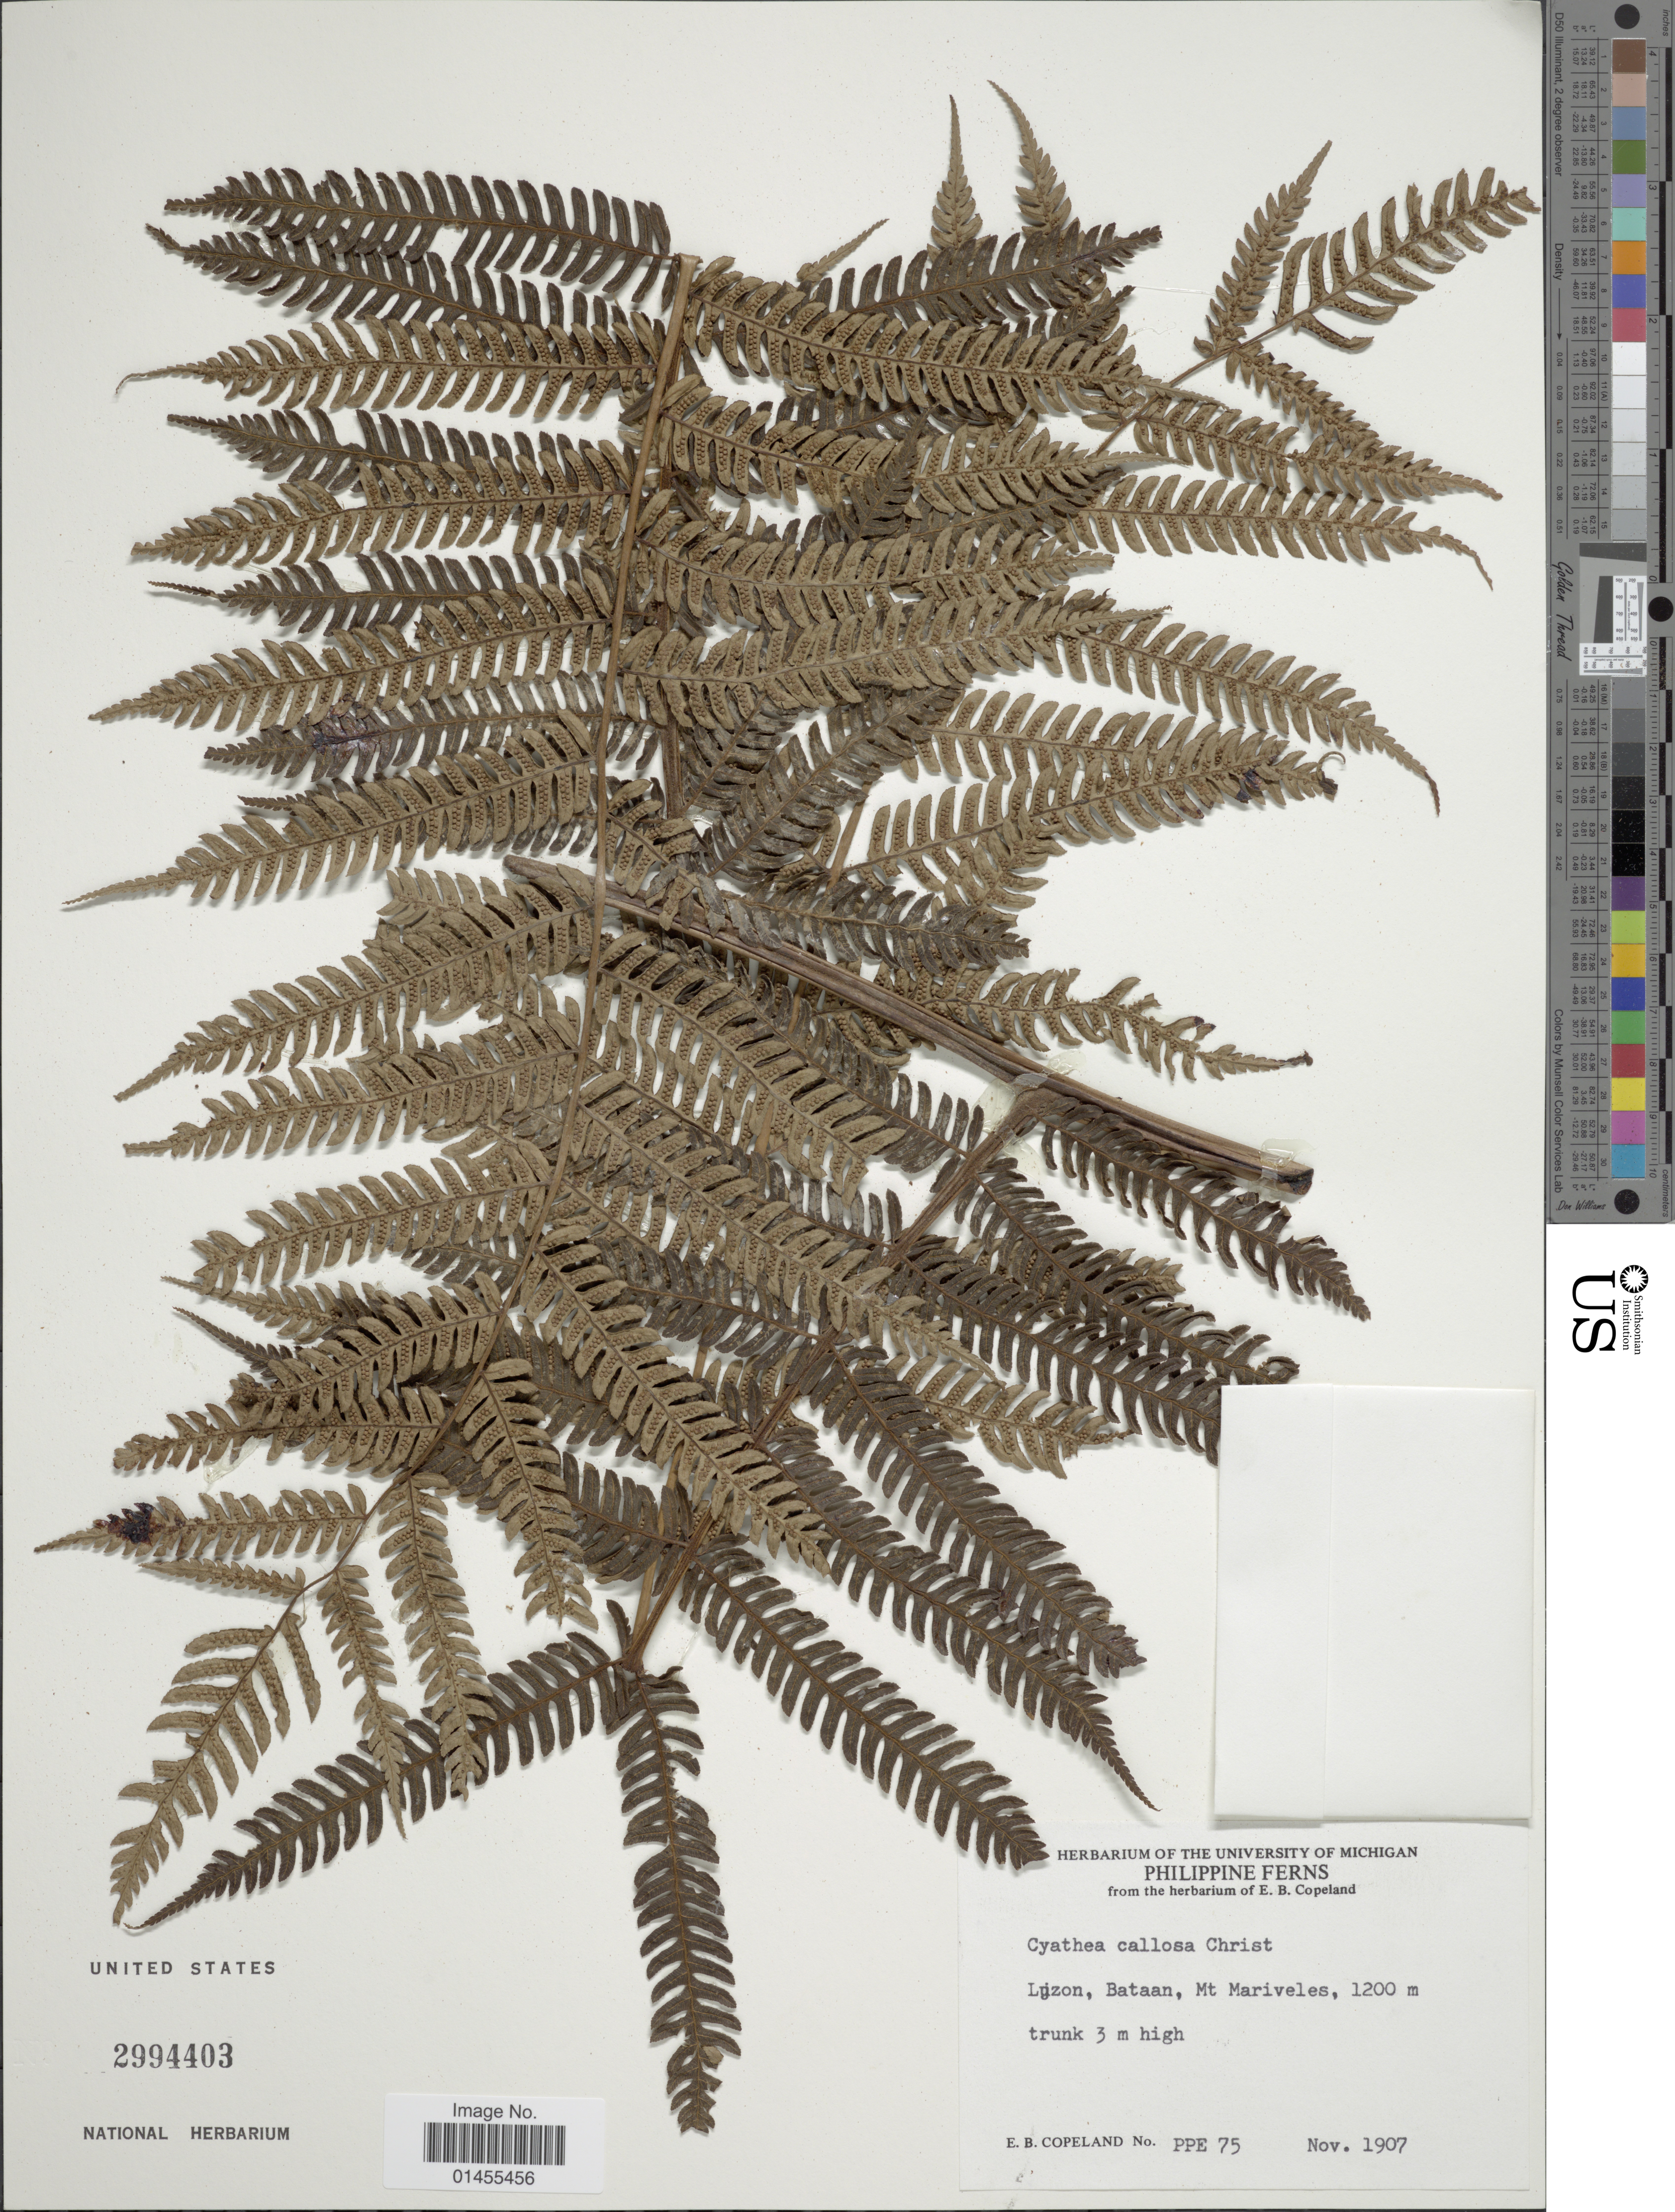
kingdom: Plantae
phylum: Tracheophyta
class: Polypodiopsida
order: Cyatheales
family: Cyatheaceae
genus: Alsophila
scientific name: Alsophila callosa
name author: (Christ) R.M. Tryon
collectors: E. B. Copeland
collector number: PPE75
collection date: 1907-11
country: Philippines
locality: Luzon, Bataan, Mt Mariveles.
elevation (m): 1200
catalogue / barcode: US 2994403